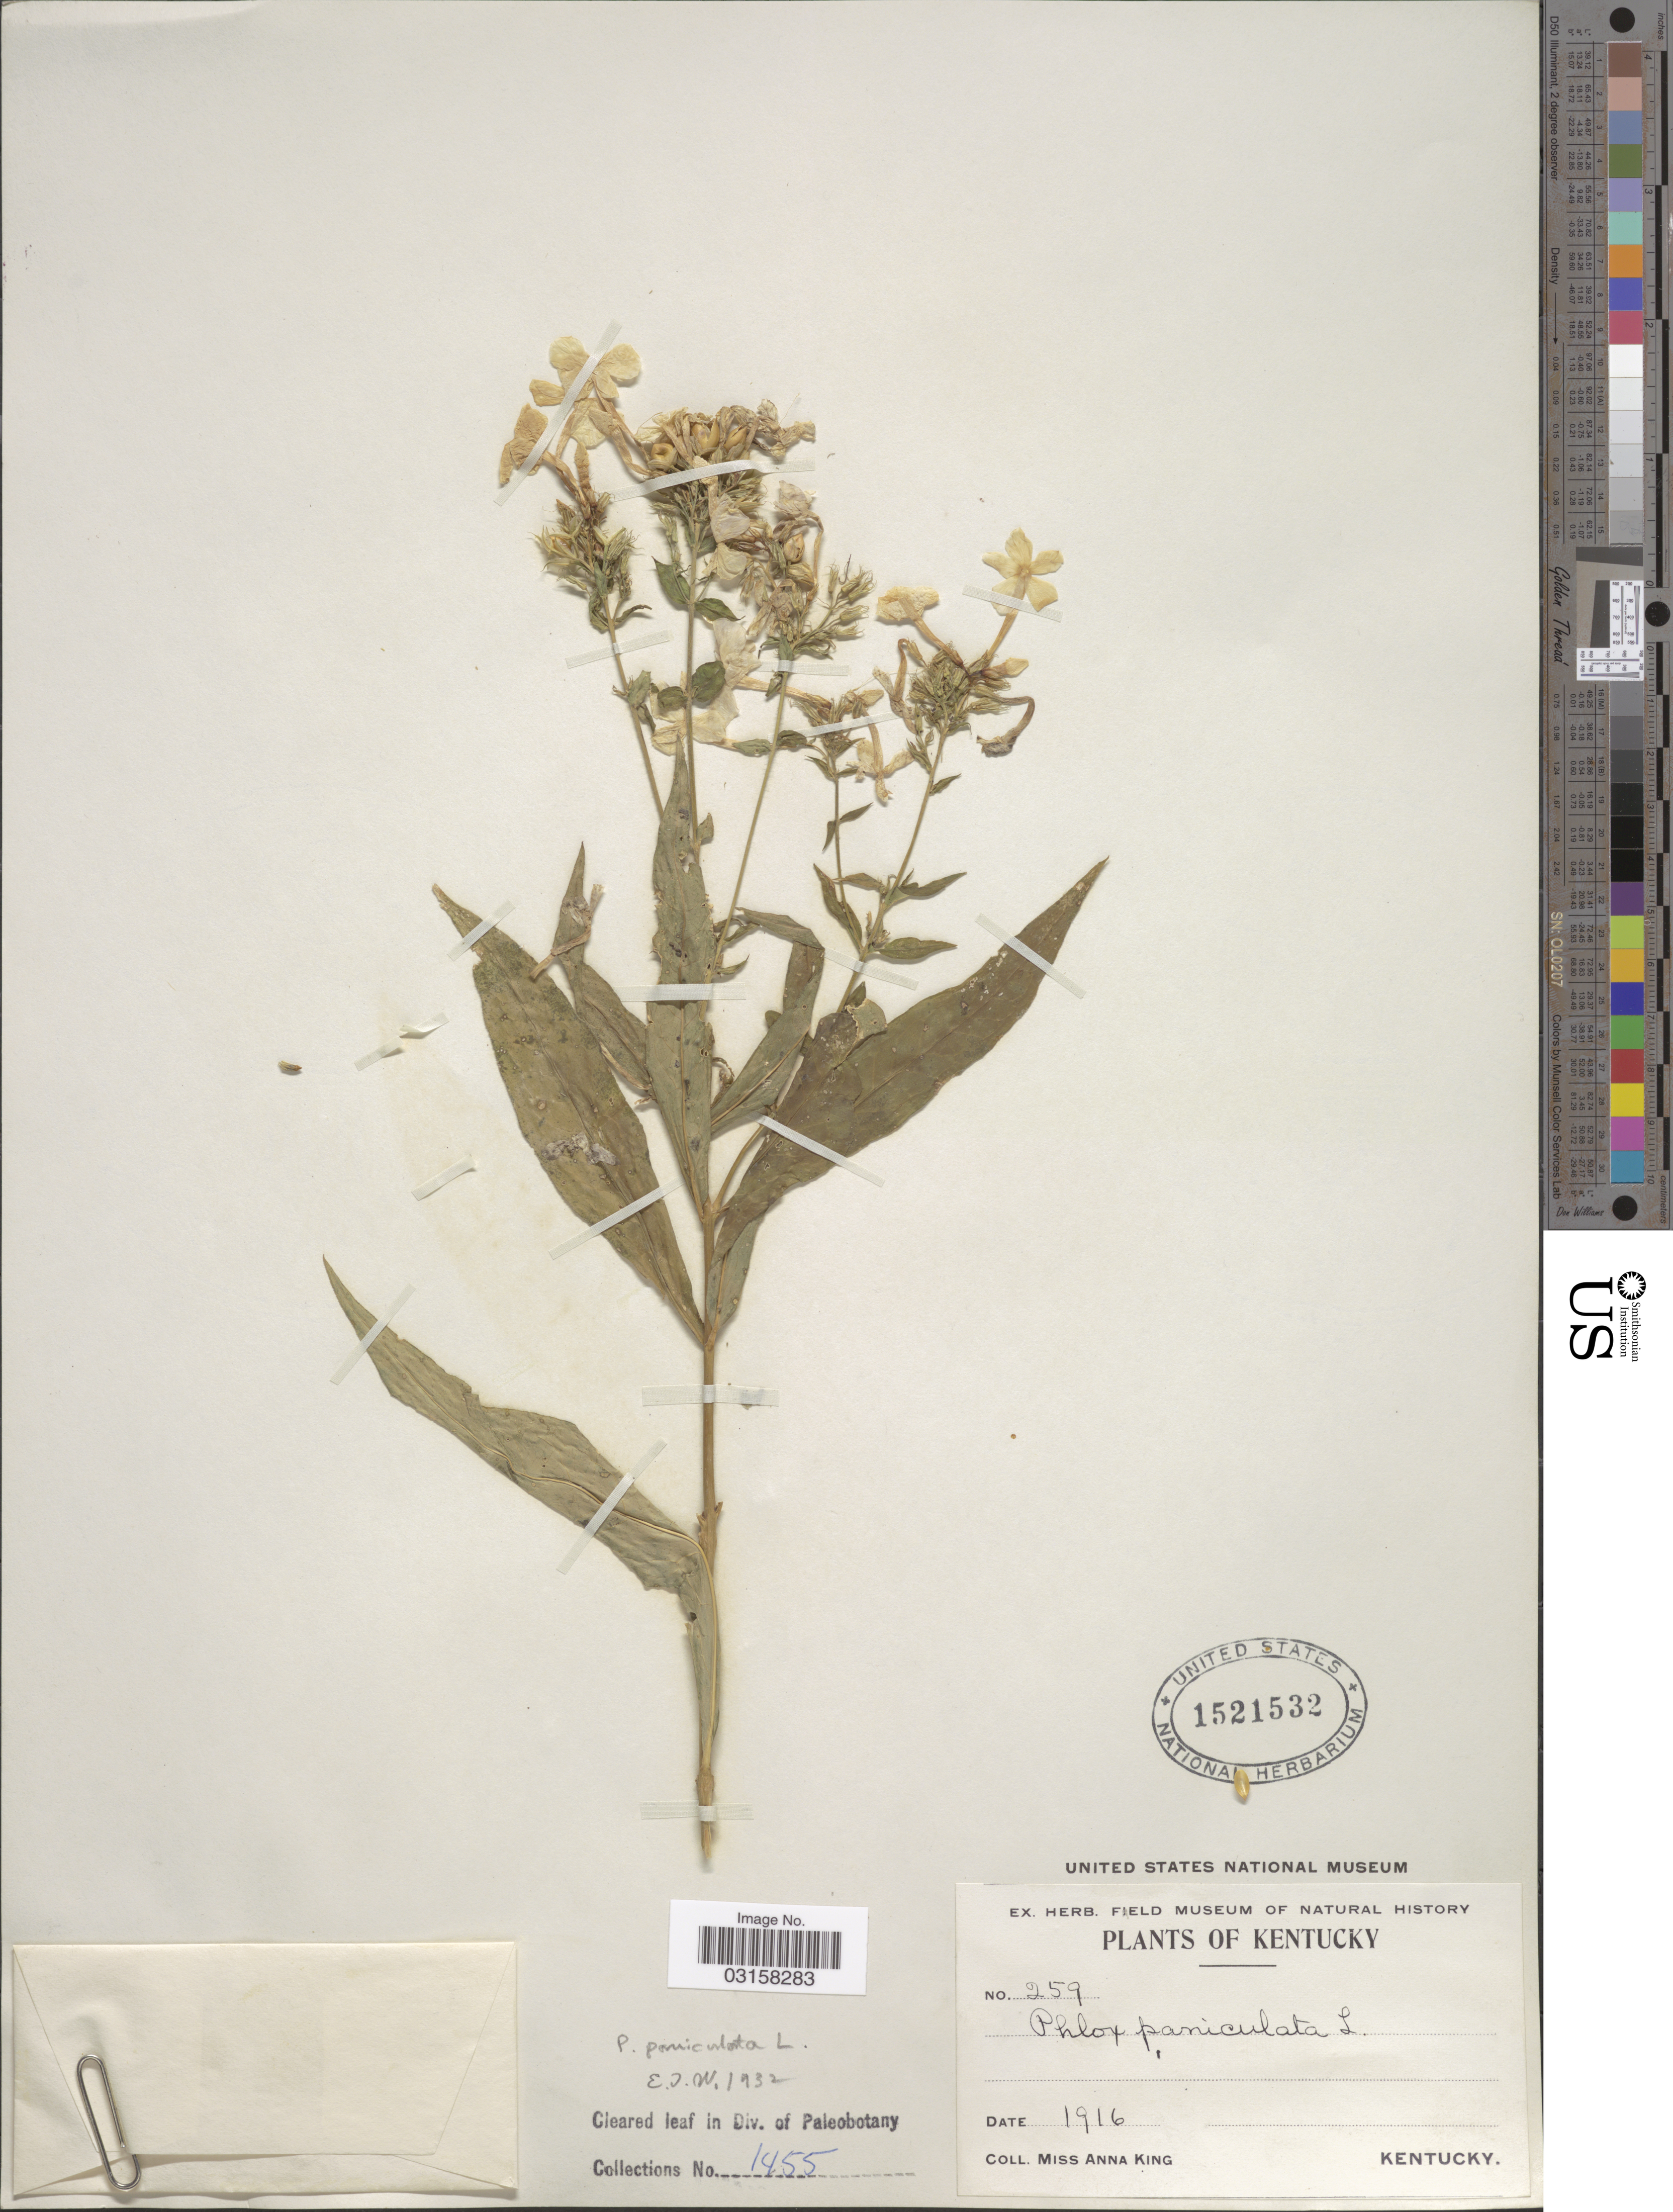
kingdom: Plantae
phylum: Tracheophyta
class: Magnoliopsida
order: Ericales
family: Polemoniaceae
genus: Phlox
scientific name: Phlox paniculata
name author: L.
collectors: A. King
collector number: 259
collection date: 1916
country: United States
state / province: Kentucky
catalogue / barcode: US 1521532